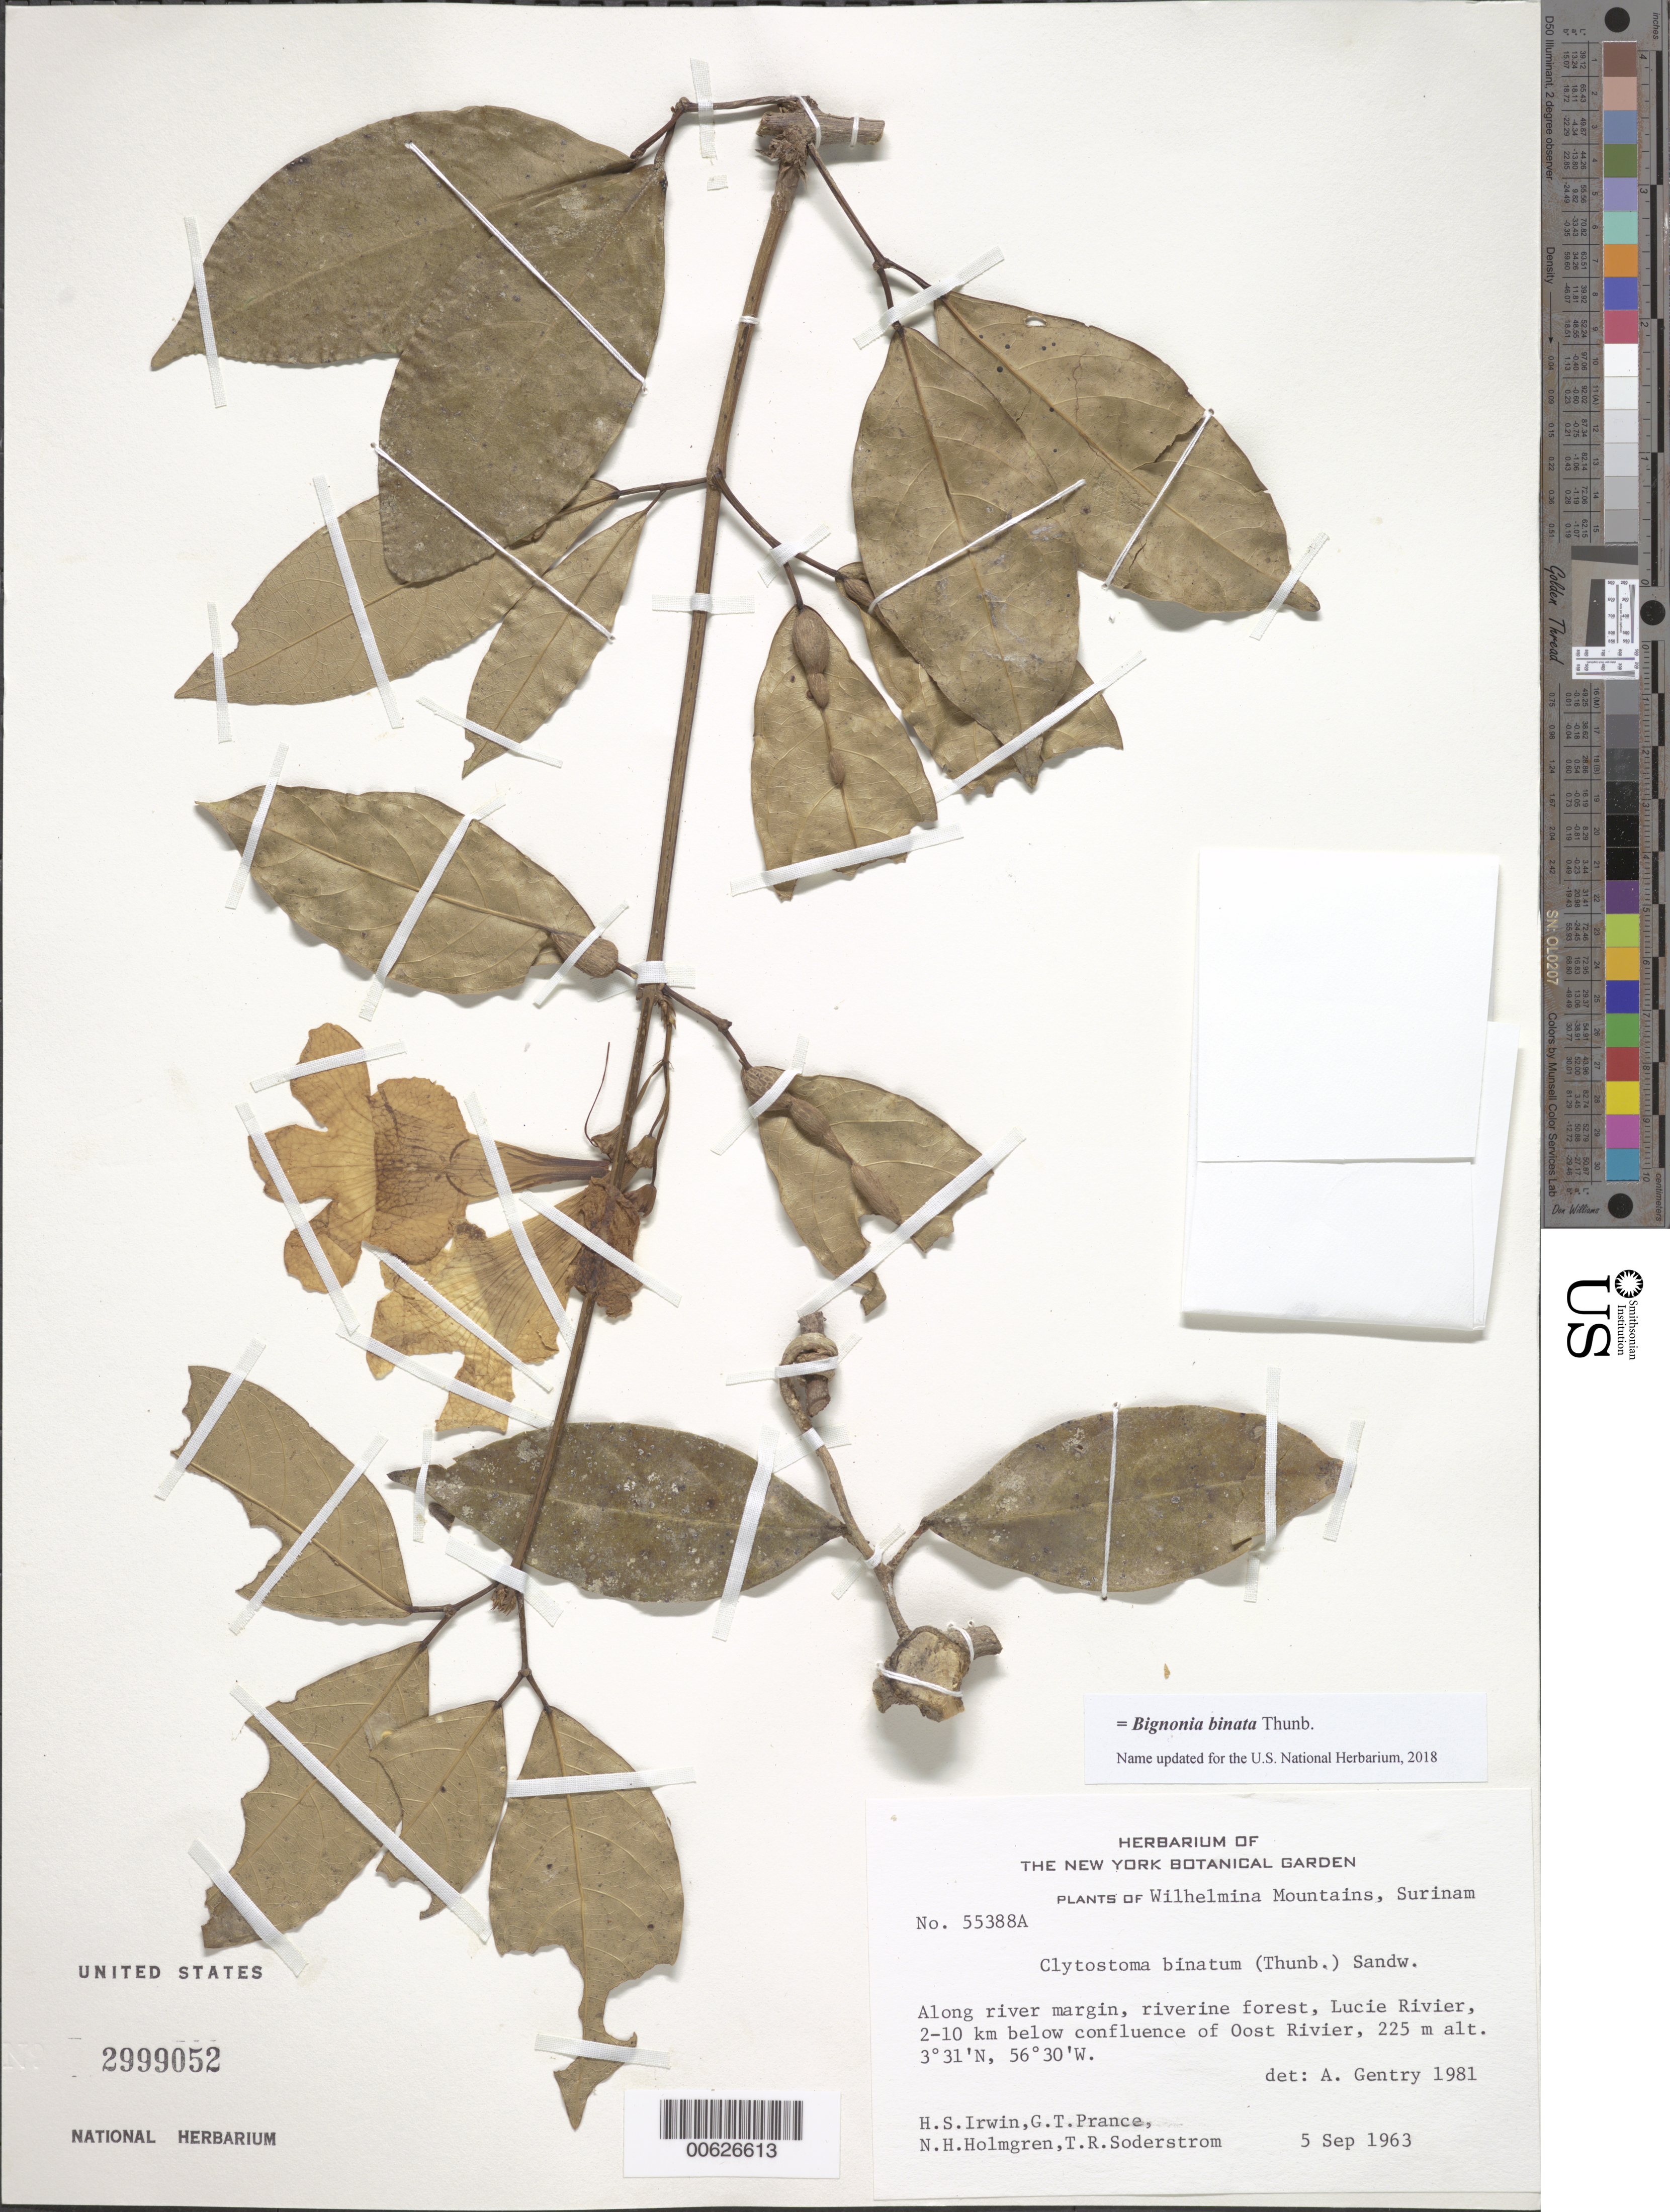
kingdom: Plantae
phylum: Tracheophyta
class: Magnoliopsida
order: Lamiales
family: Bignoniaceae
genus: Bignonia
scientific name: Bignonia binata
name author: Thunb.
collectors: H. Irwin, G. T. Prance, T. R. Soderstrom & N. H. Holmgren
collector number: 55388 a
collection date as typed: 5-Sep-63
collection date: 1963-09-05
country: Suriname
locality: Lucie R., 2-10 km below confl. with Oost R., Wilhelmina Gebergte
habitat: Riverine forest, along river margin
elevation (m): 225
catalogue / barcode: US 2999052